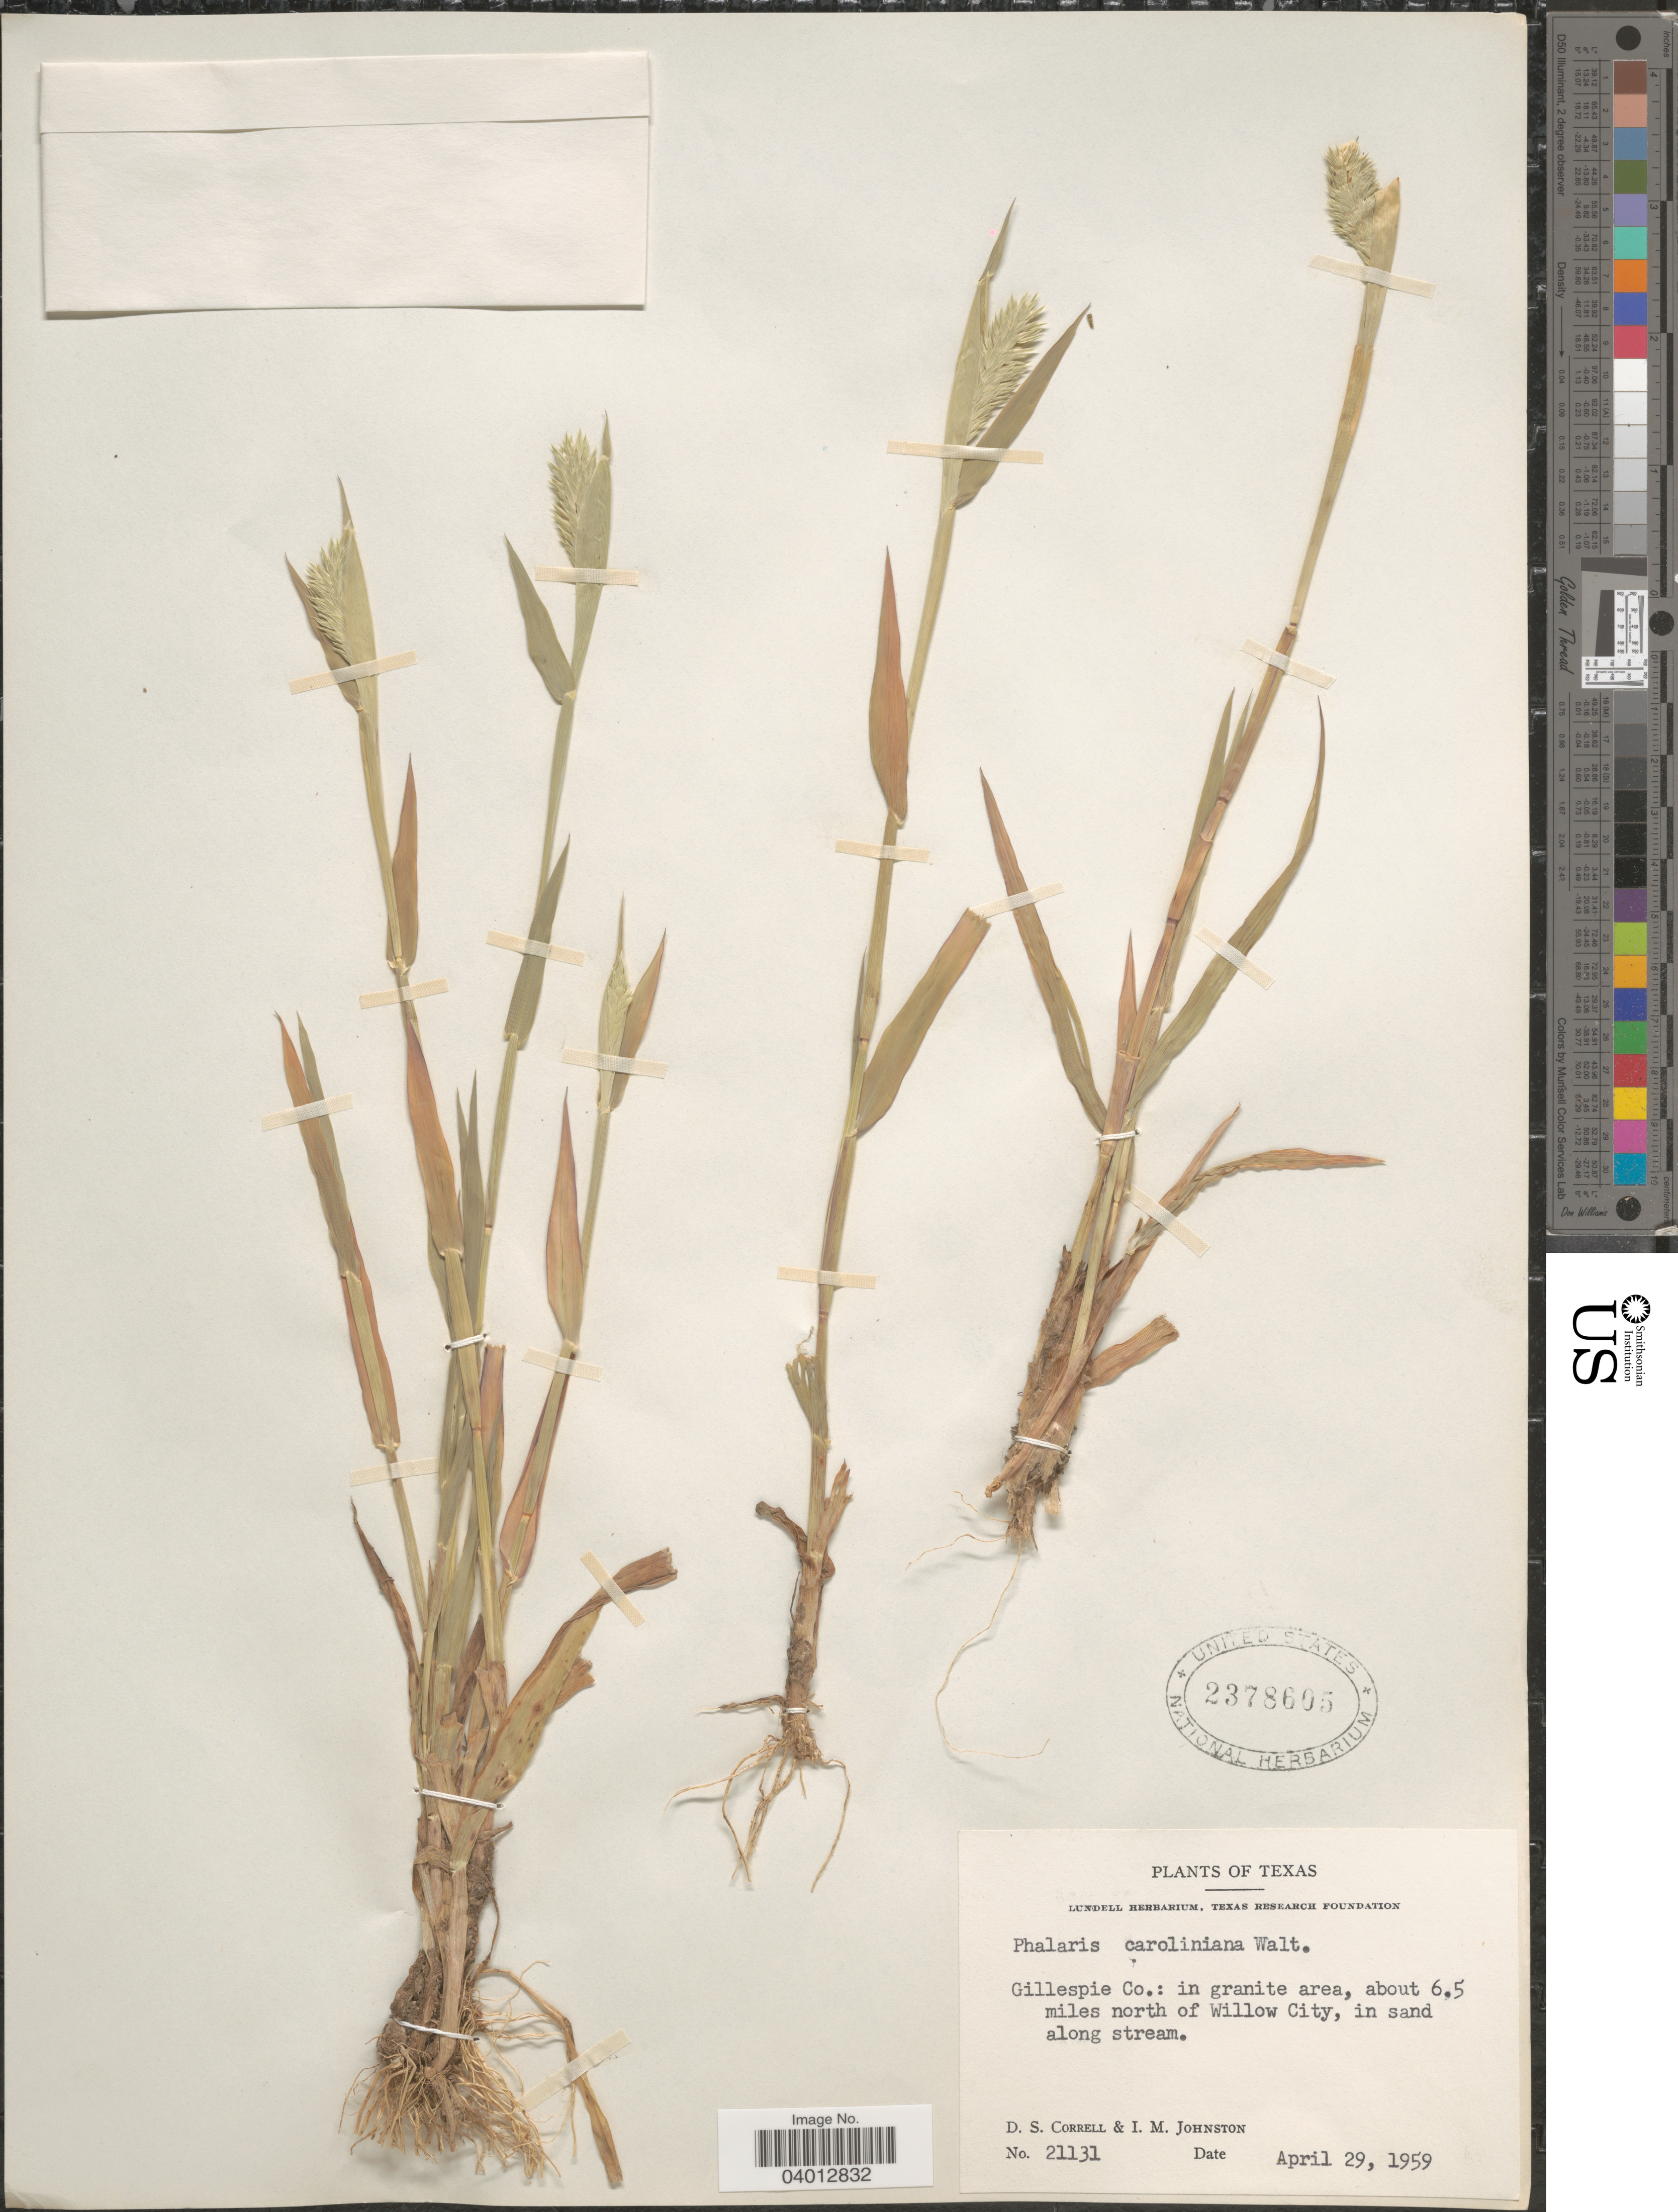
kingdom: Plantae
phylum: Tracheophyta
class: Liliopsida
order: Poales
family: Poaceae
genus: Phalaris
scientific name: Phalaris caroliniana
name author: Walter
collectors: D. S. Correll & I.M. Johnston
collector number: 21131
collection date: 1959-04-29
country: United States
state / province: Texas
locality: Gillespie Co.: in granite area, about 6.5 miles north of Willow City, in sand along stream.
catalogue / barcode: US 2378605